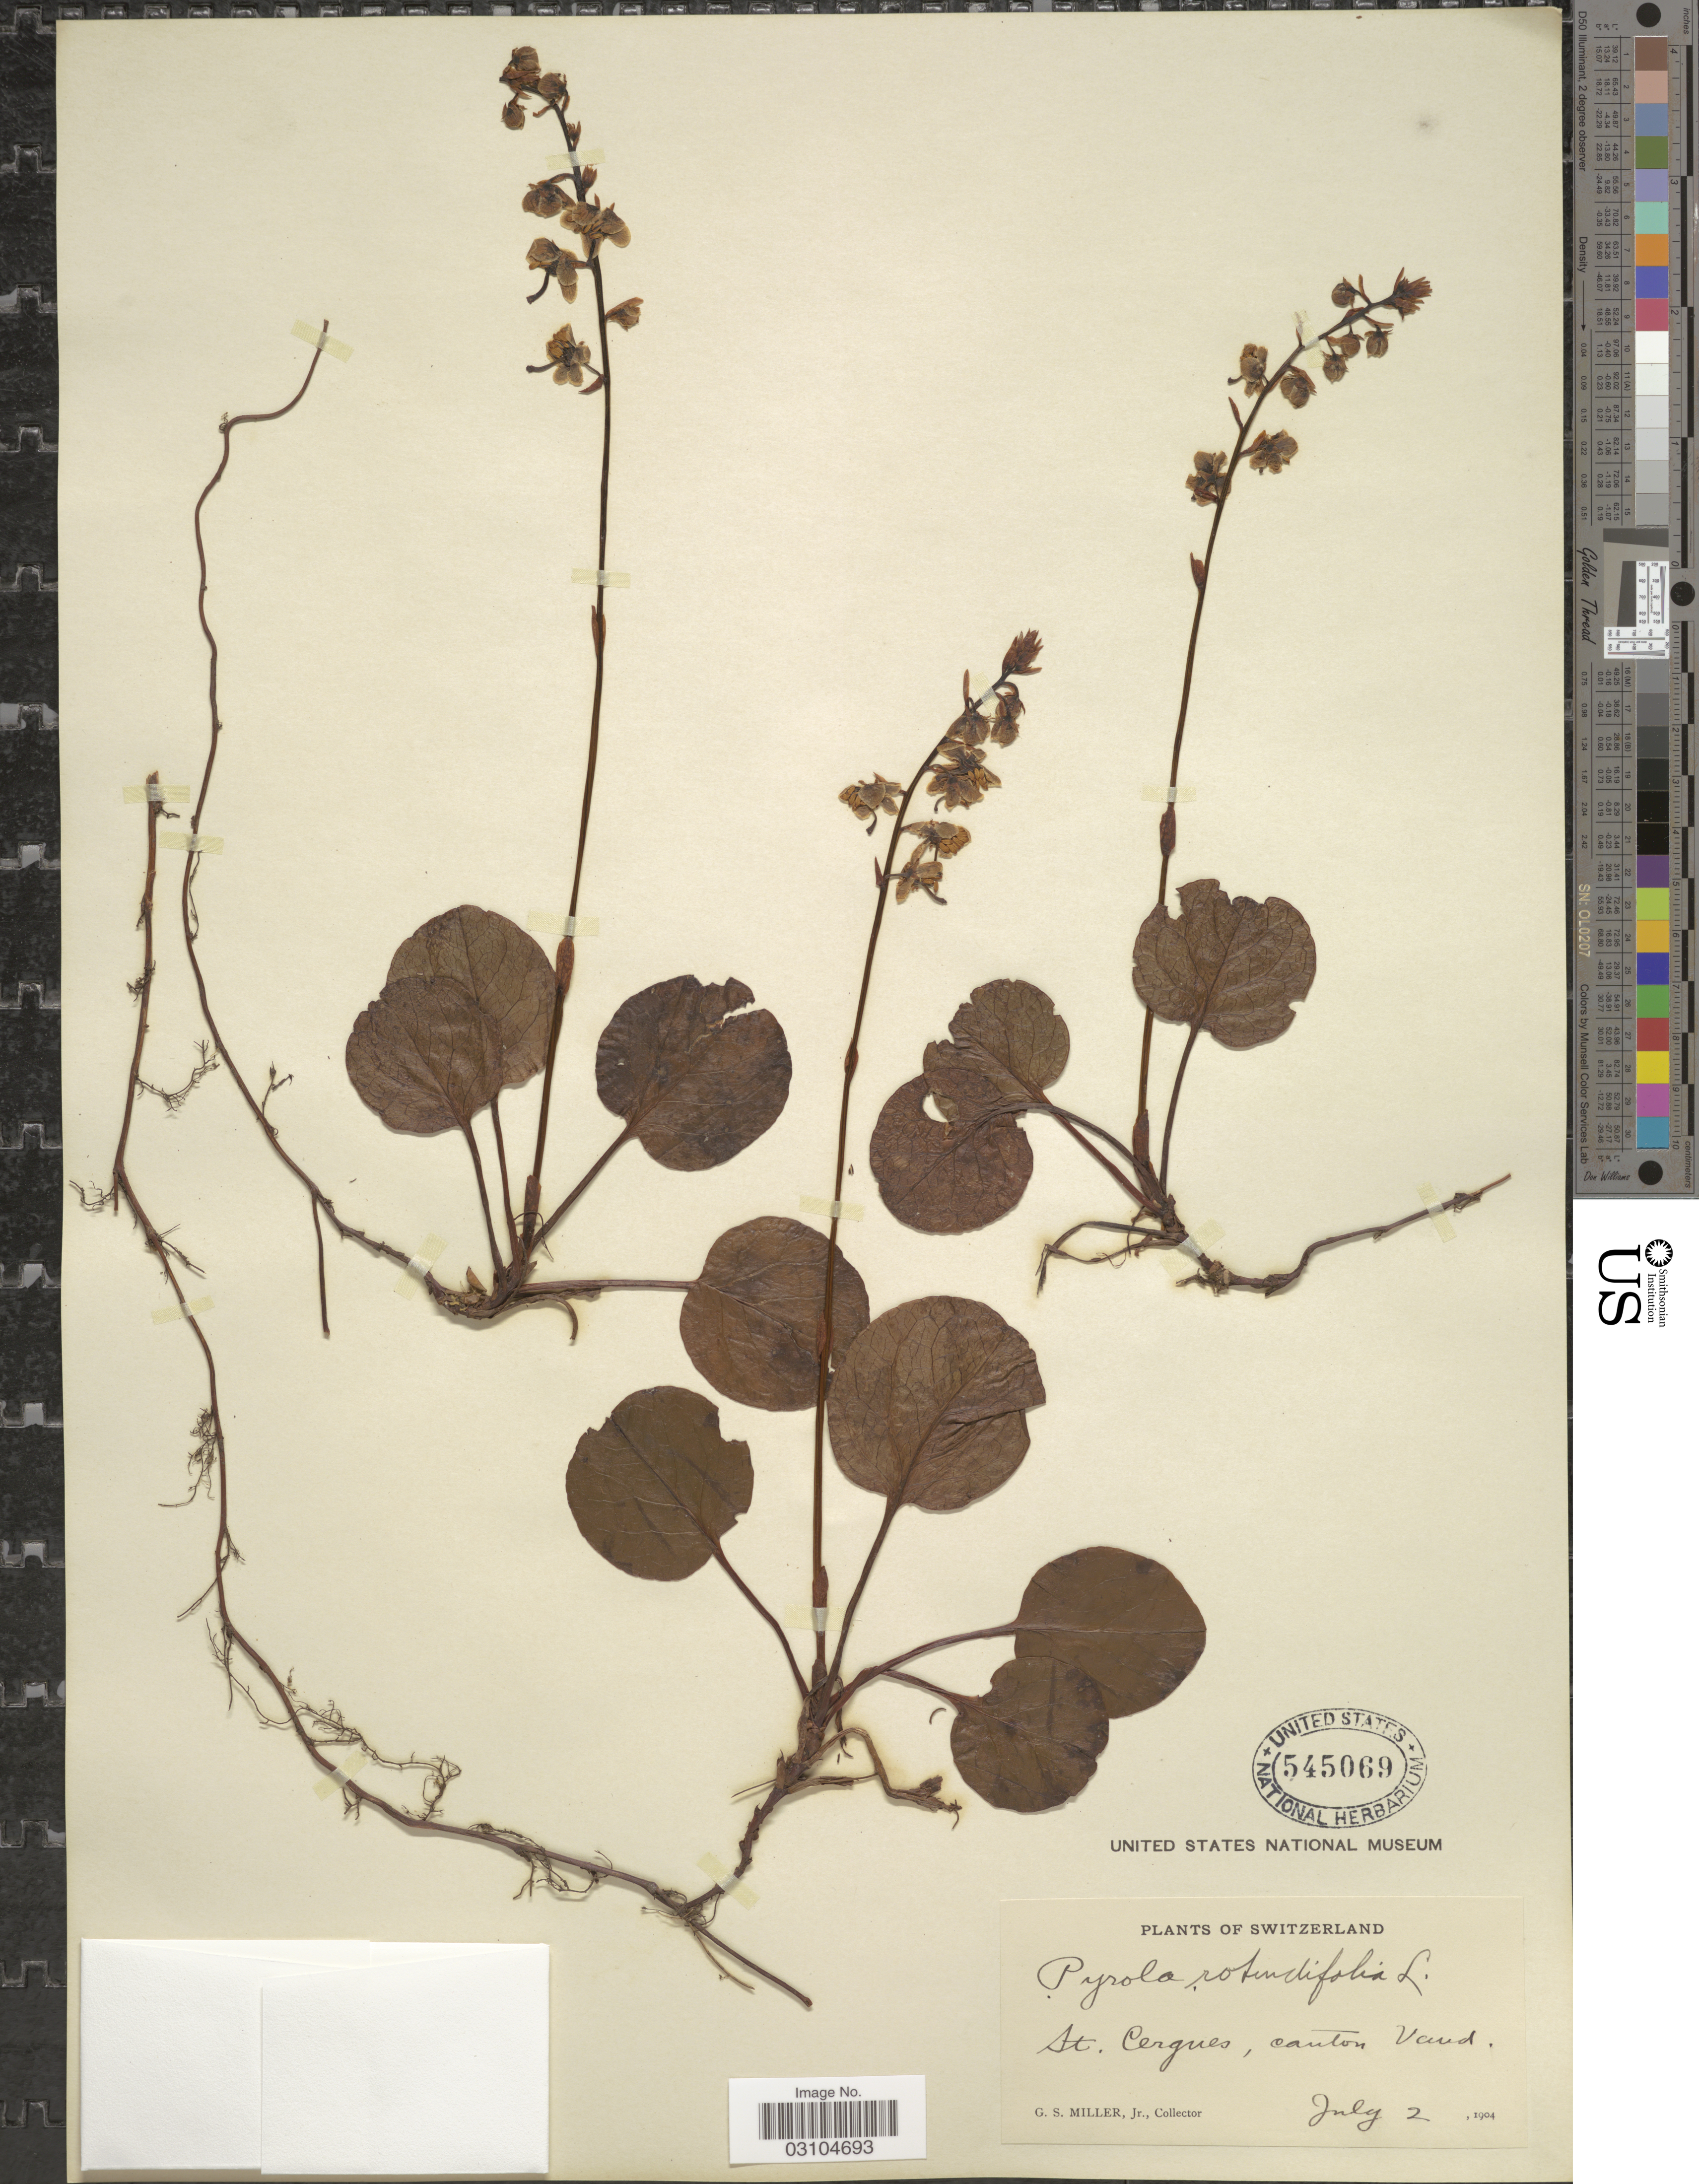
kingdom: Plantae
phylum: Tracheophyta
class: Magnoliopsida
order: Ericales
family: Ericaceae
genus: Pyrola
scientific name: Pyrola rotundifolia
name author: L.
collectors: G. S. Miller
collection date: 1904-07-02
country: Switzerland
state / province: Vaud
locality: St. Cergues, canton Vaud.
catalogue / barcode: US 545069